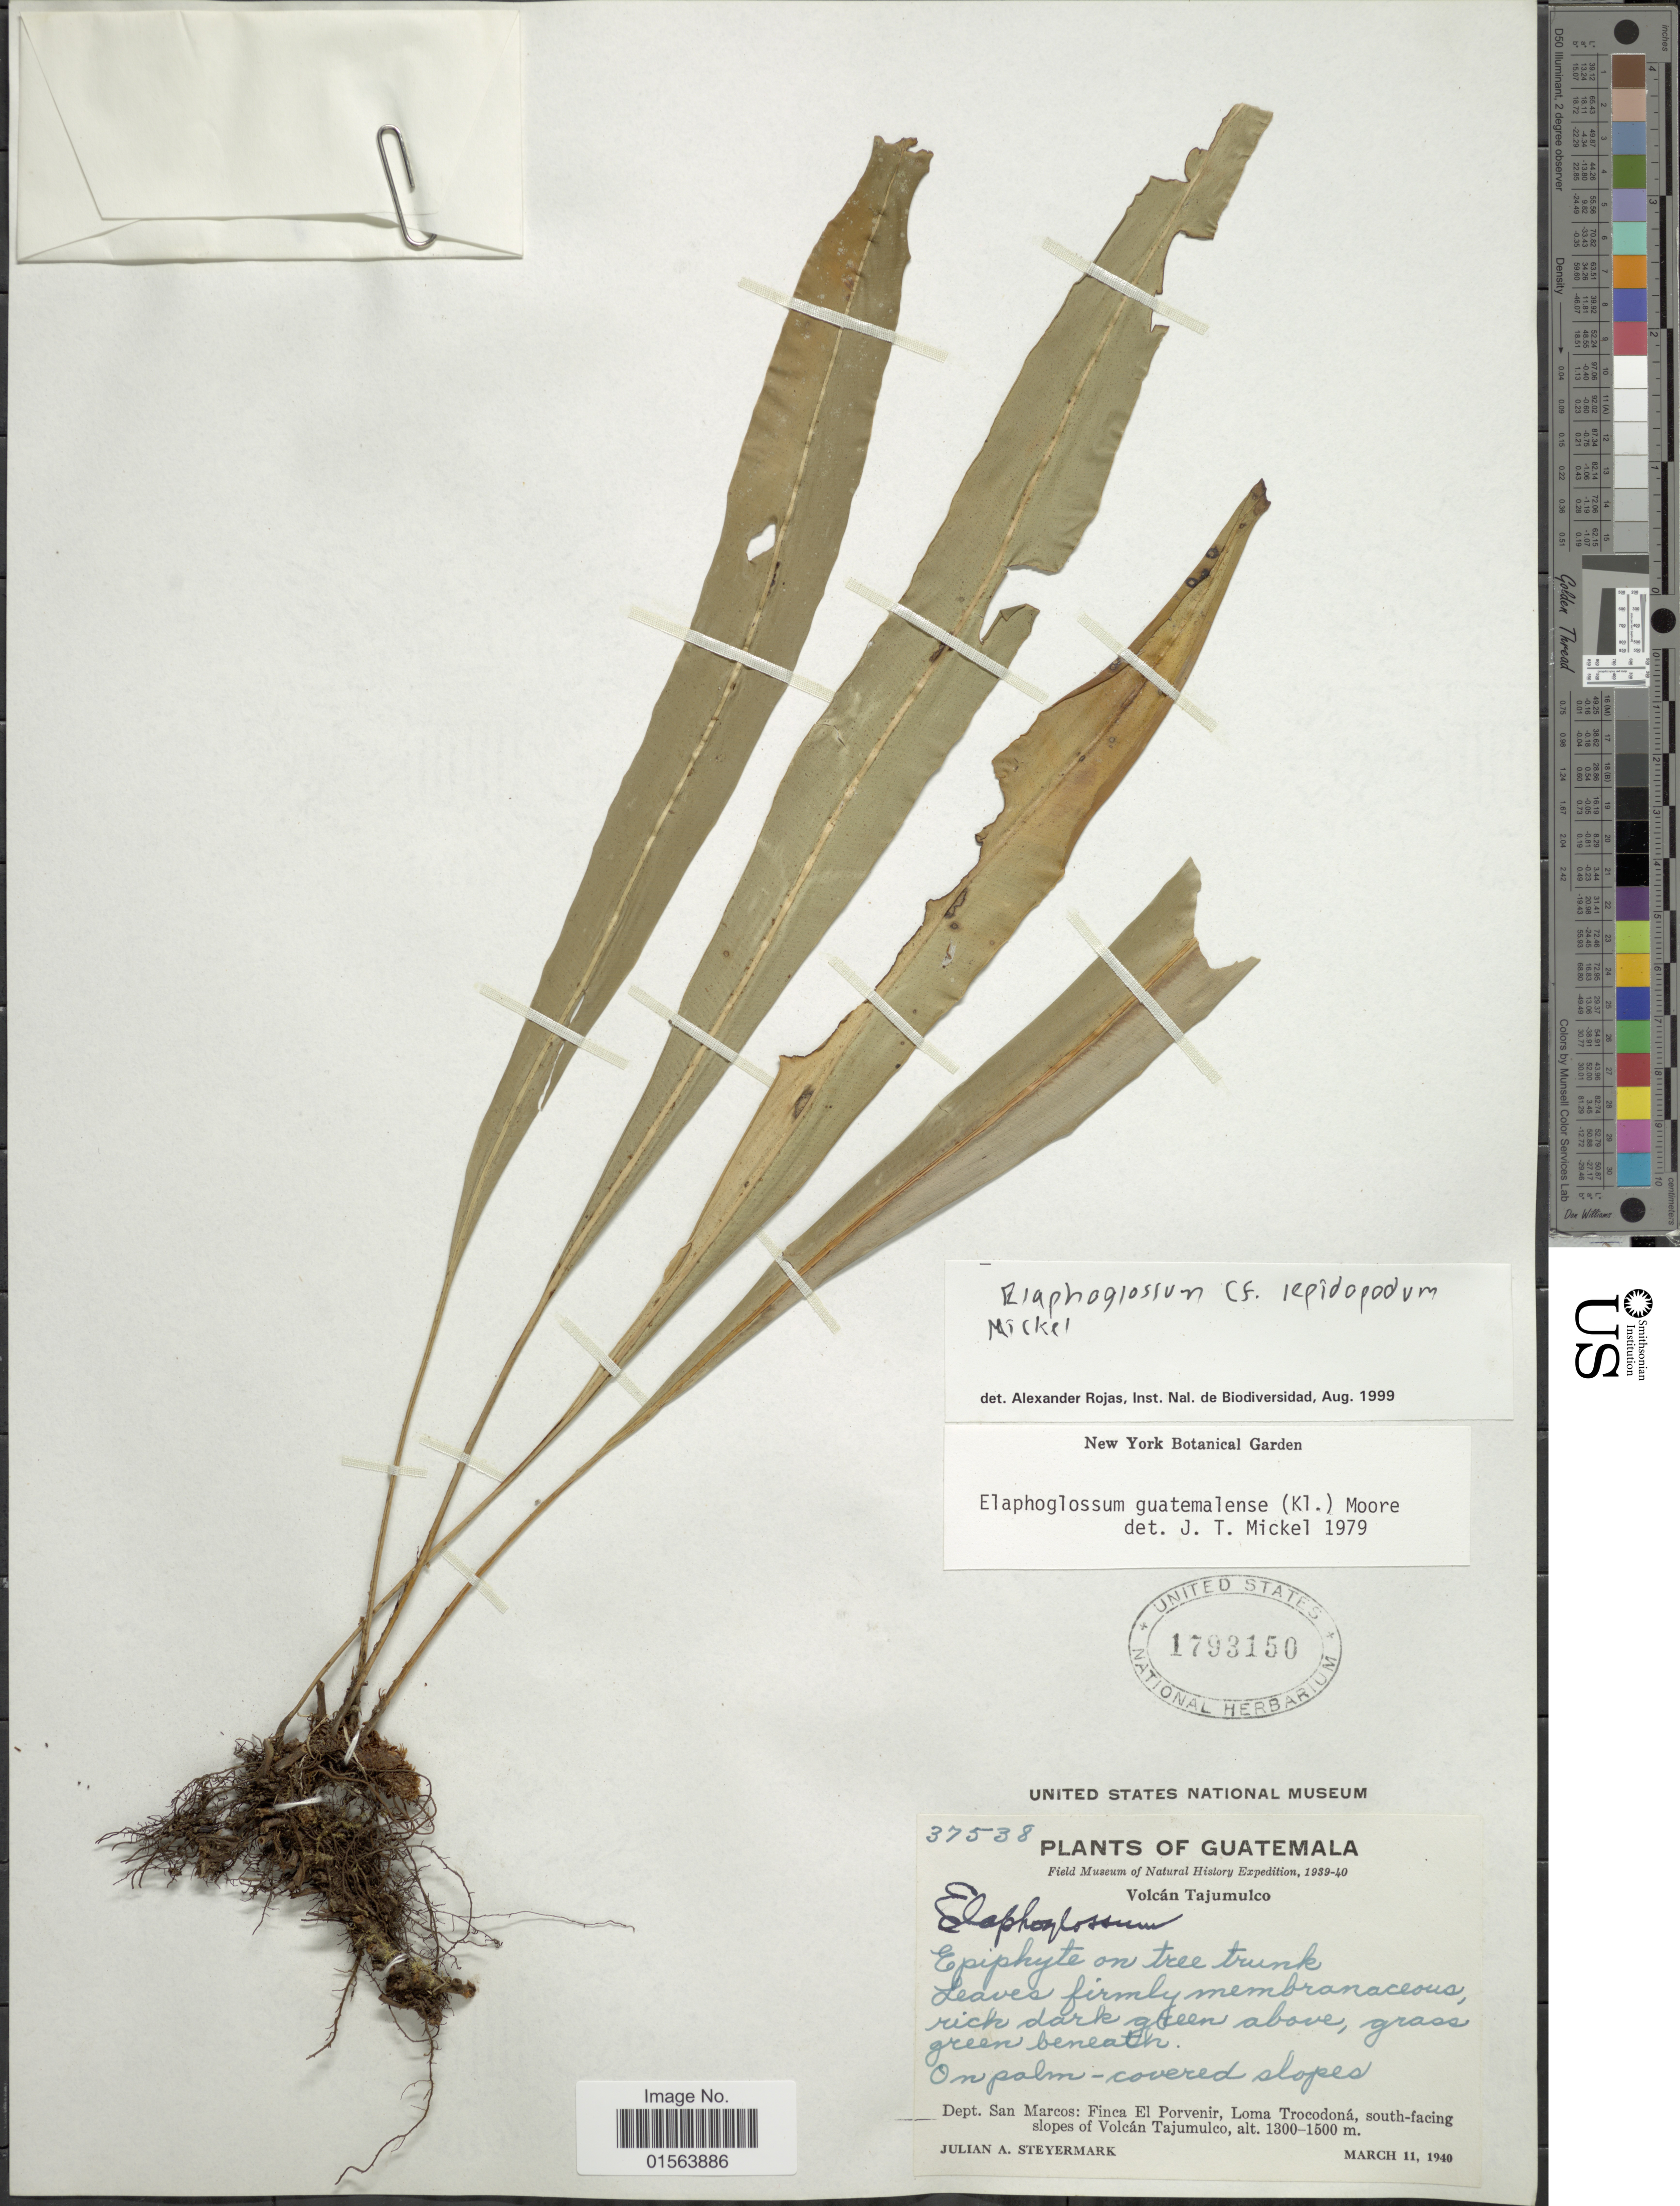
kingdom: Plantae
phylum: Tracheophyta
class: Polypodiopsida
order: Polypodiales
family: Dryopteridaceae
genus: Elaphoglossum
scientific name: Elaphoglossum guatemalense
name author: (Klotzsch) T. Moore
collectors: J. Steyermark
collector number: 37538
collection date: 1940-03-11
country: Guatemala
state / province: San Marcos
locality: Volcan Tajumulco, Dept. San Marcos: Finca El Porvenir, Loma Trocodona, south-facing slopes of Volcan Tajumulco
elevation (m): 1300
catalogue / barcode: US 1793150